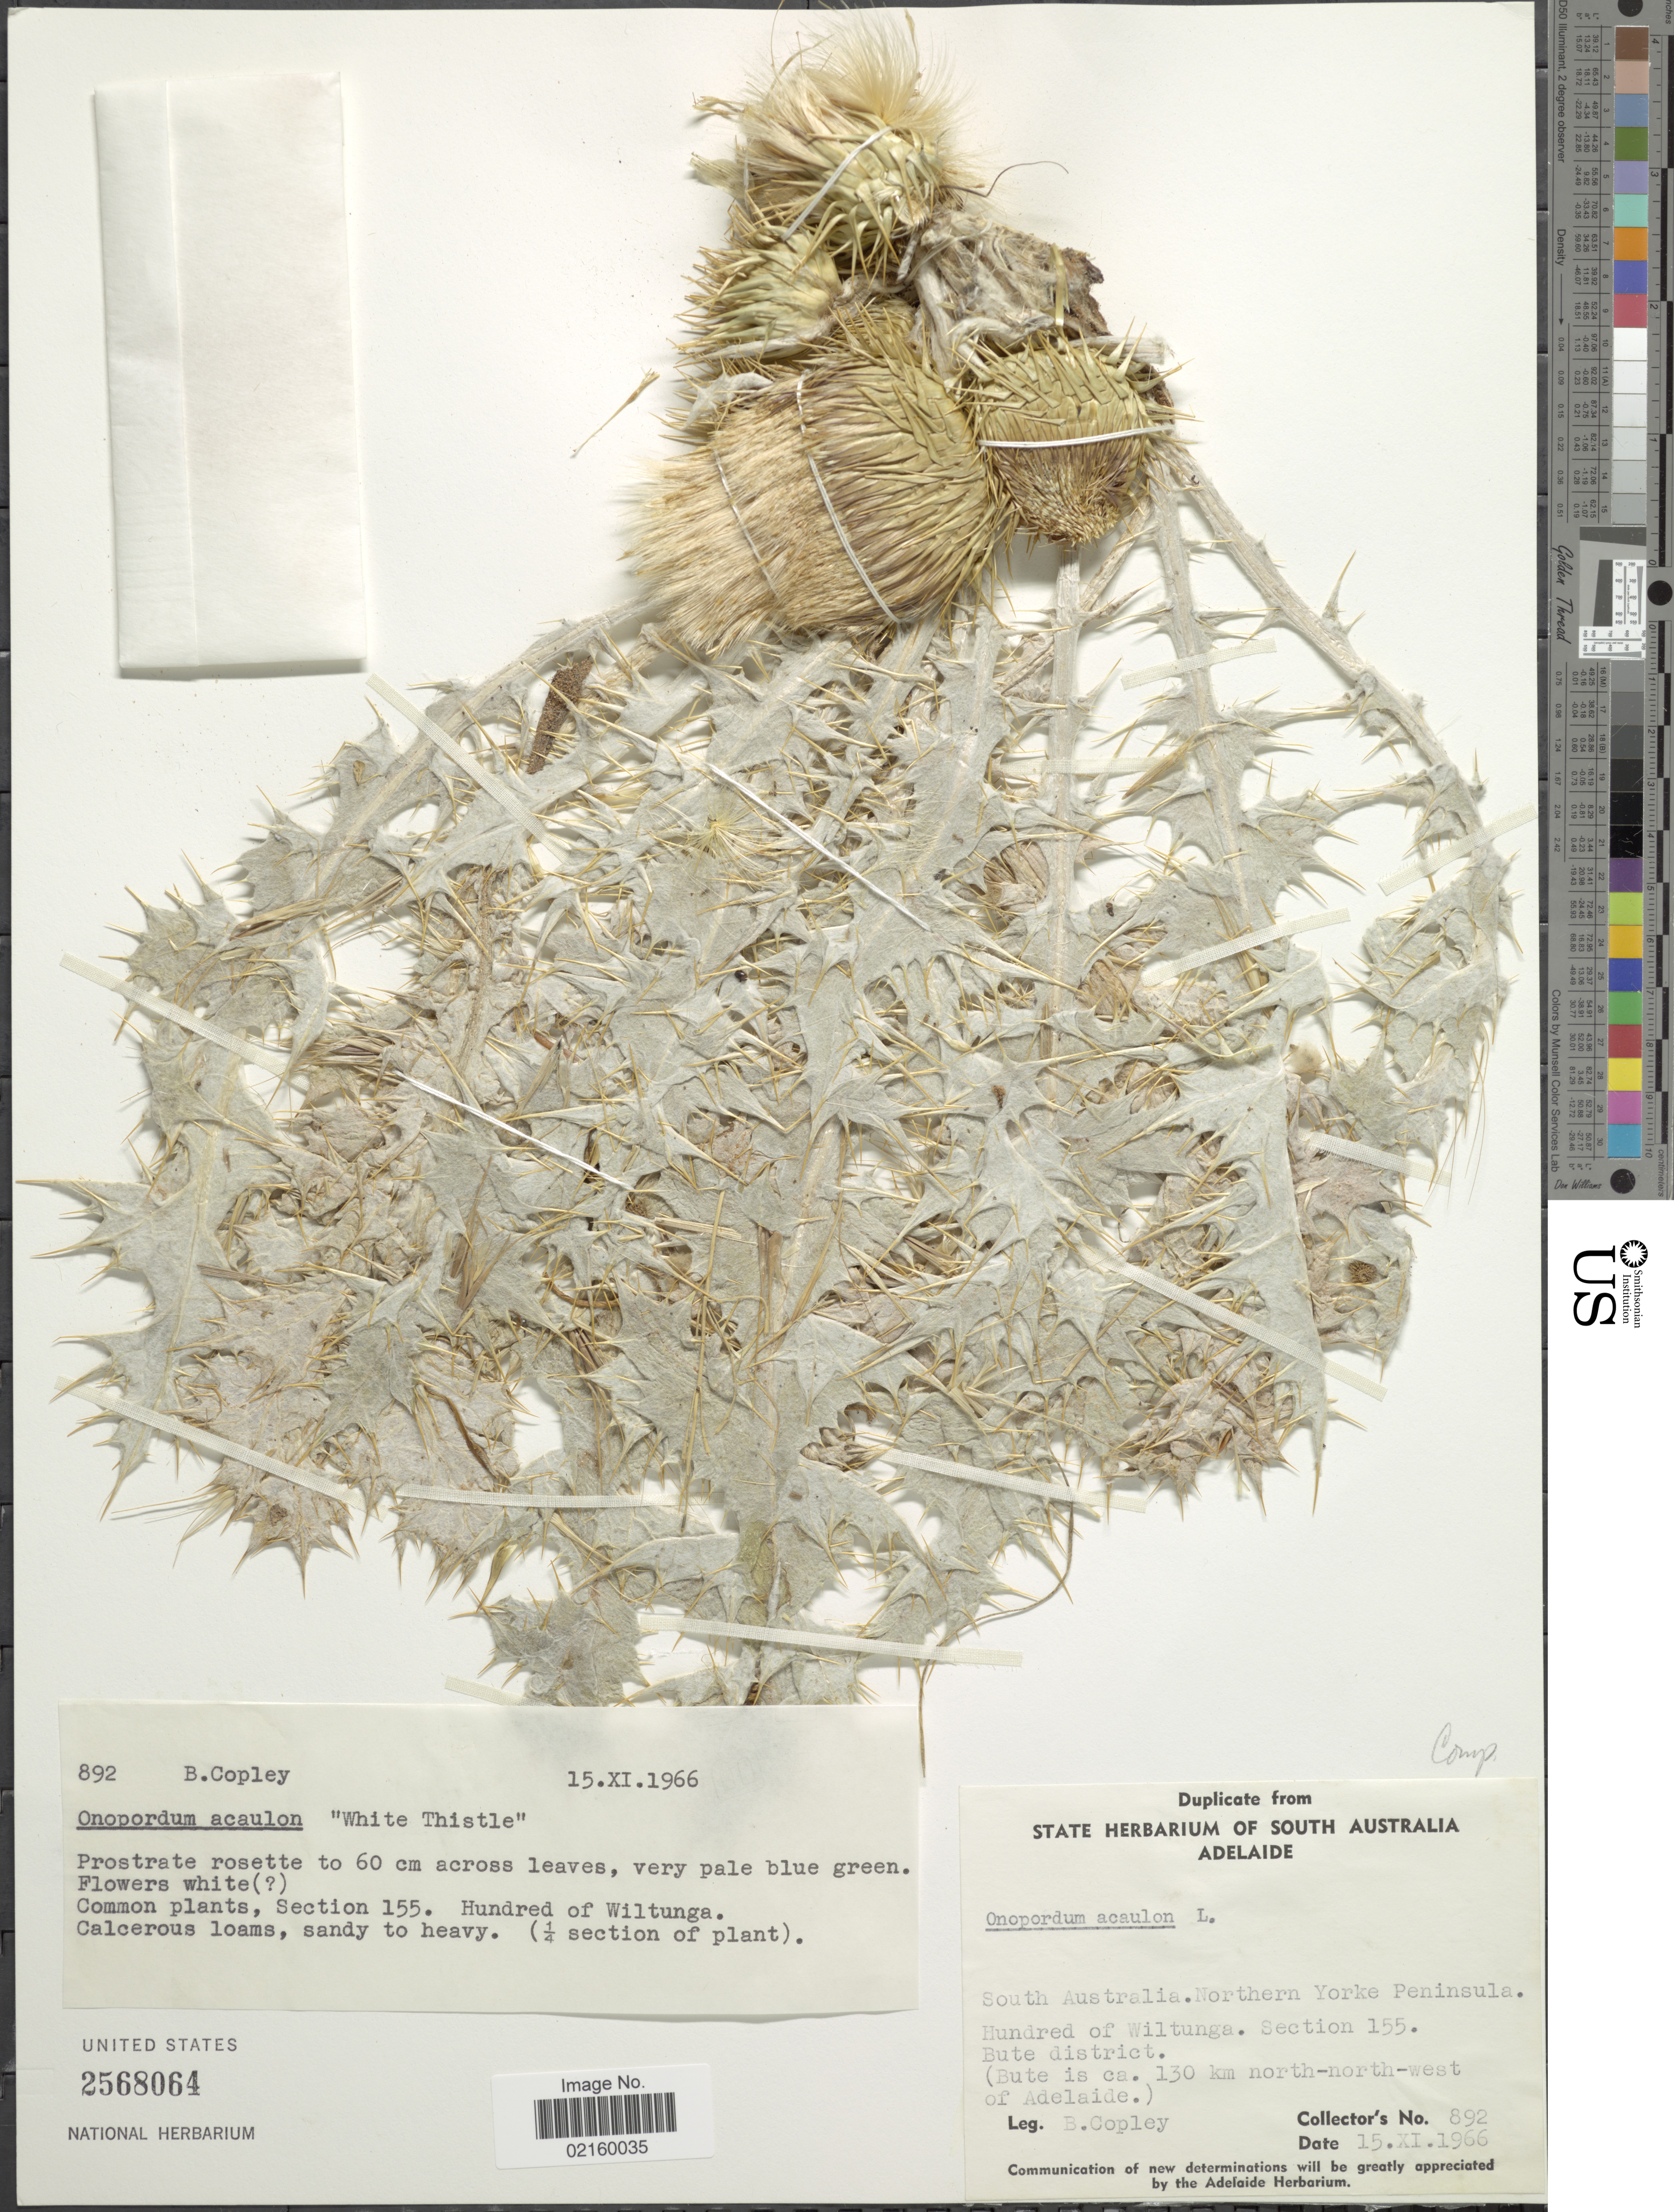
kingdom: Plantae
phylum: Tracheophyta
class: Magnoliopsida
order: Asterales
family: Asteraceae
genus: Onopordum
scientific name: Onopordum acaulon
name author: L.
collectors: B. Copley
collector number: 892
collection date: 1966-11-15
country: Australia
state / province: South Australia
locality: Northern Yorke Peninsula, Hundred of Wiltunga, Section 155 (Bute is ca 130 km north-north-west of Adelaide)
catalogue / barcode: US 2568064